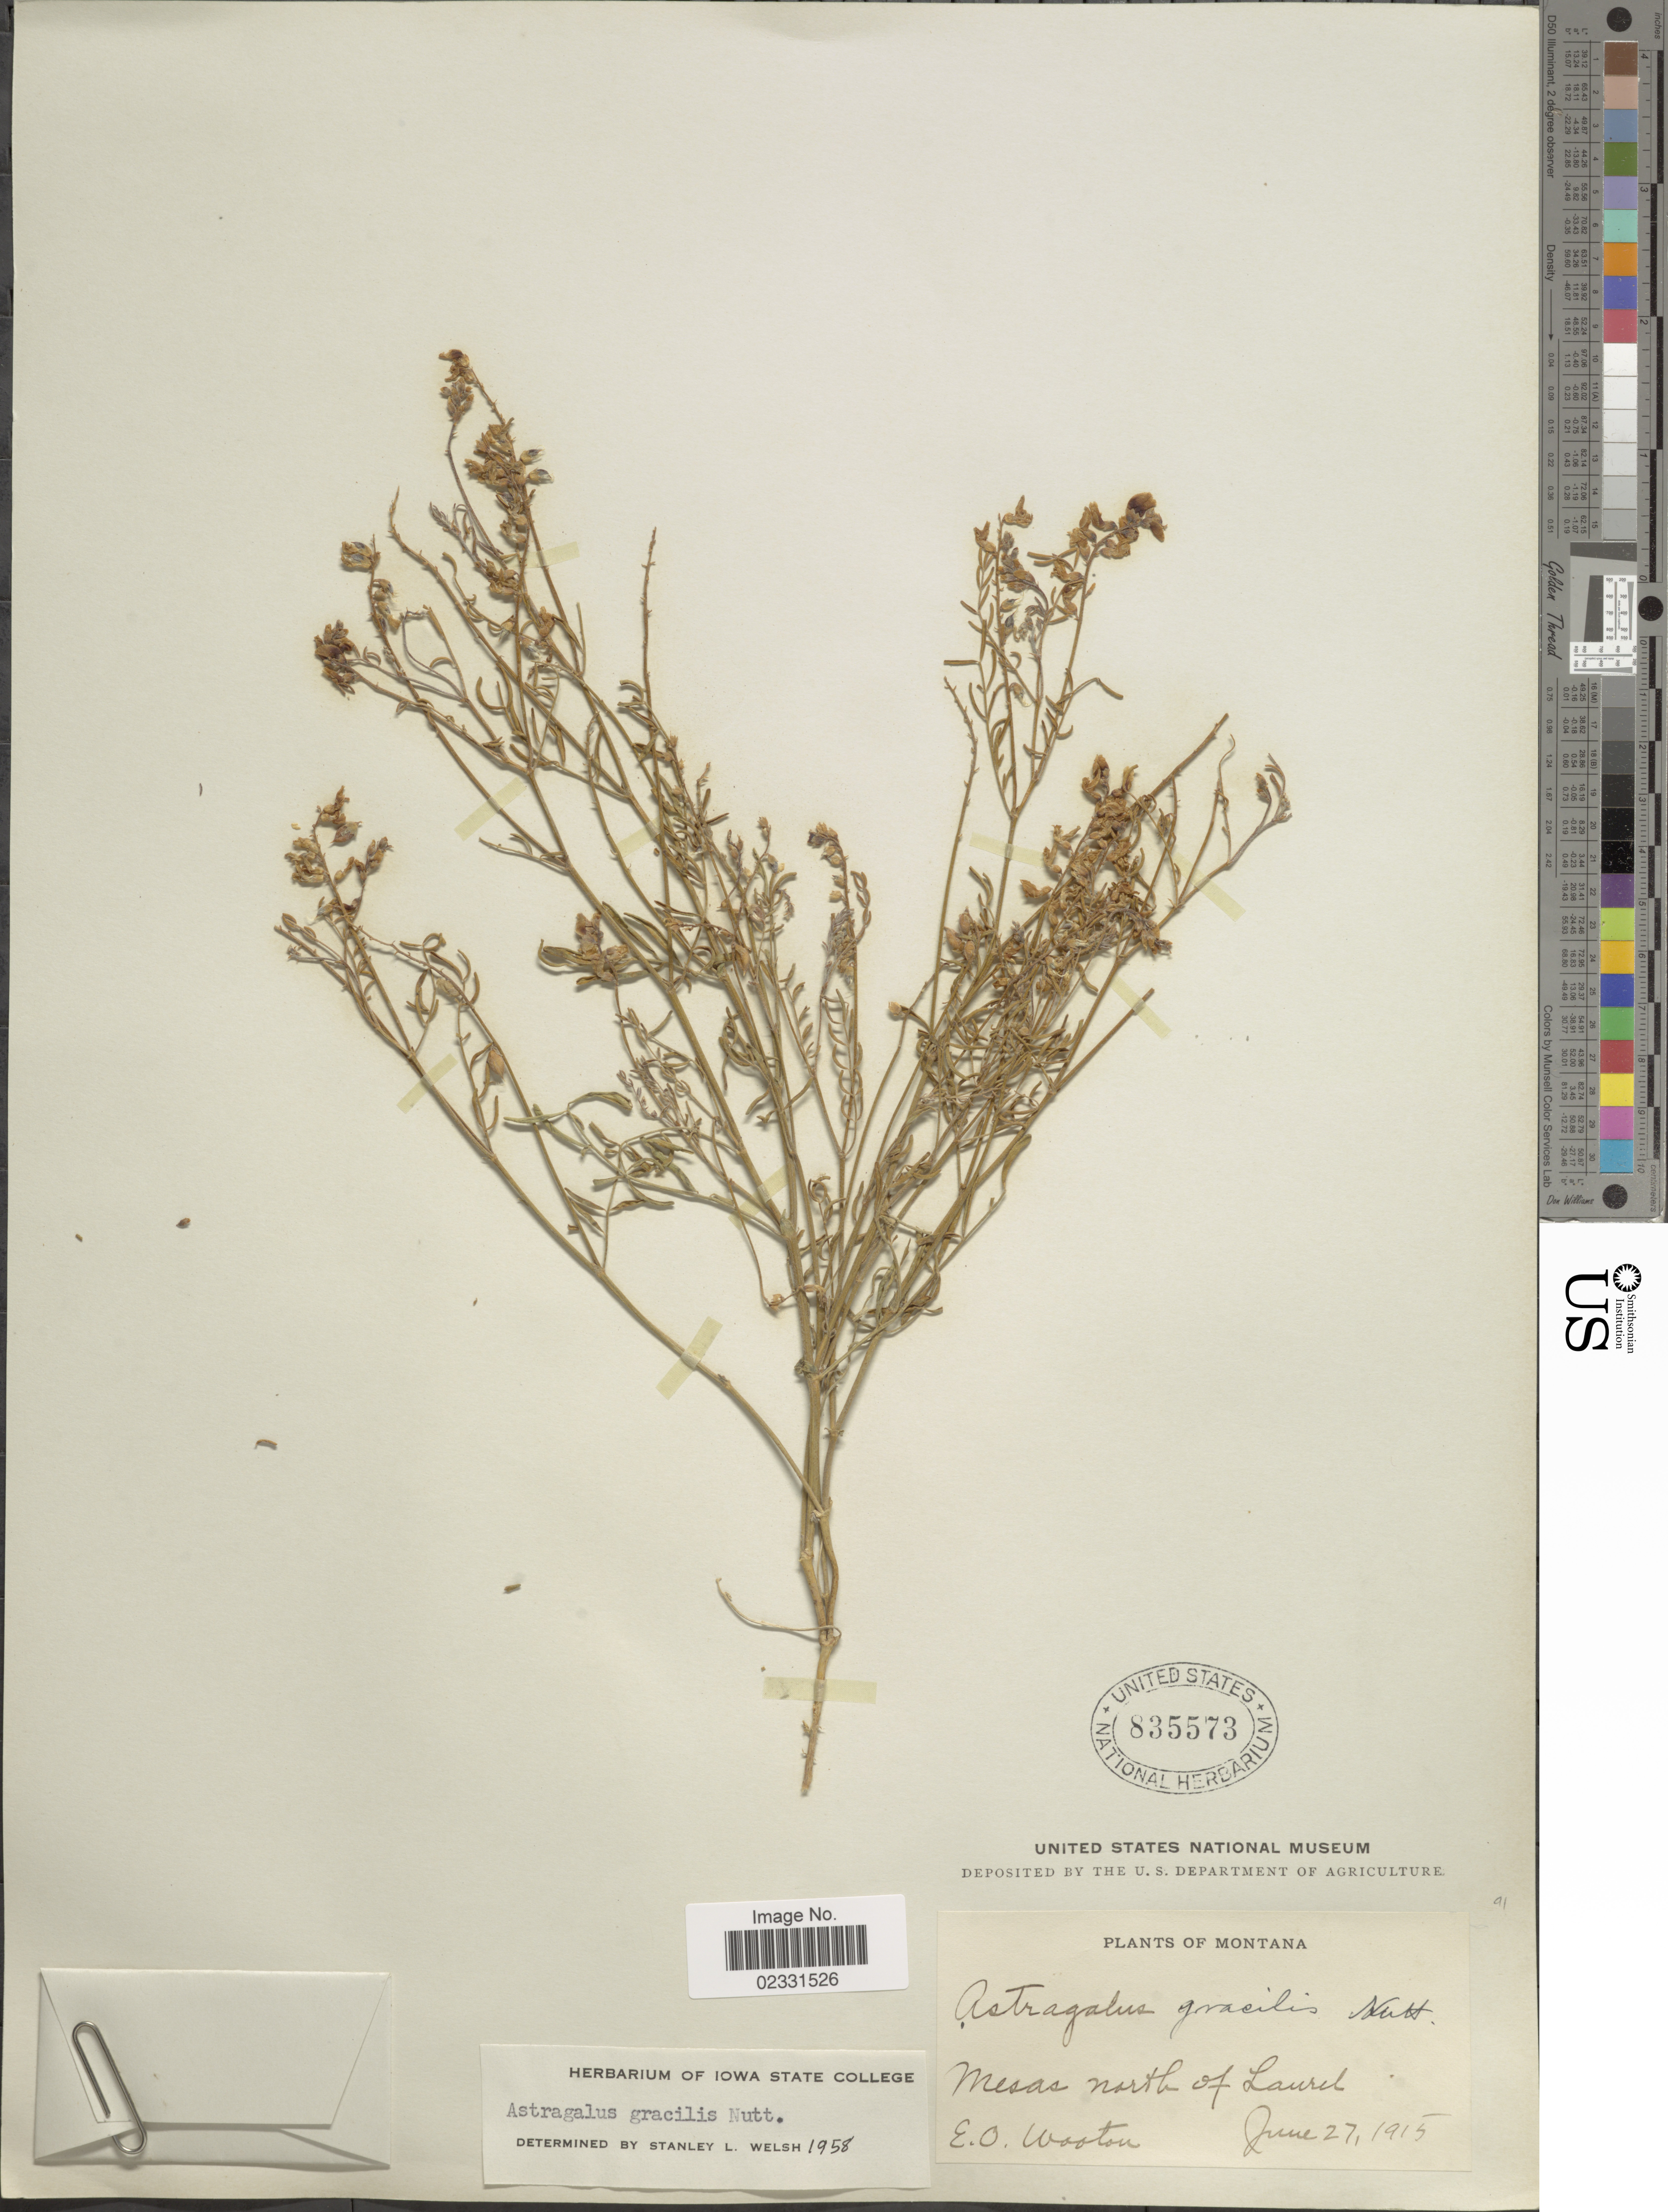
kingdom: Plantae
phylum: Tracheophyta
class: Magnoliopsida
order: Fabales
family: Fabaceae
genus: Astragalus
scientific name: Astragalus gracilis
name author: Nutt.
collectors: E. O. Wooton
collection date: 1915-06-27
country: United States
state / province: Montana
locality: Mesas north of Laurel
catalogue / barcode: US 835573